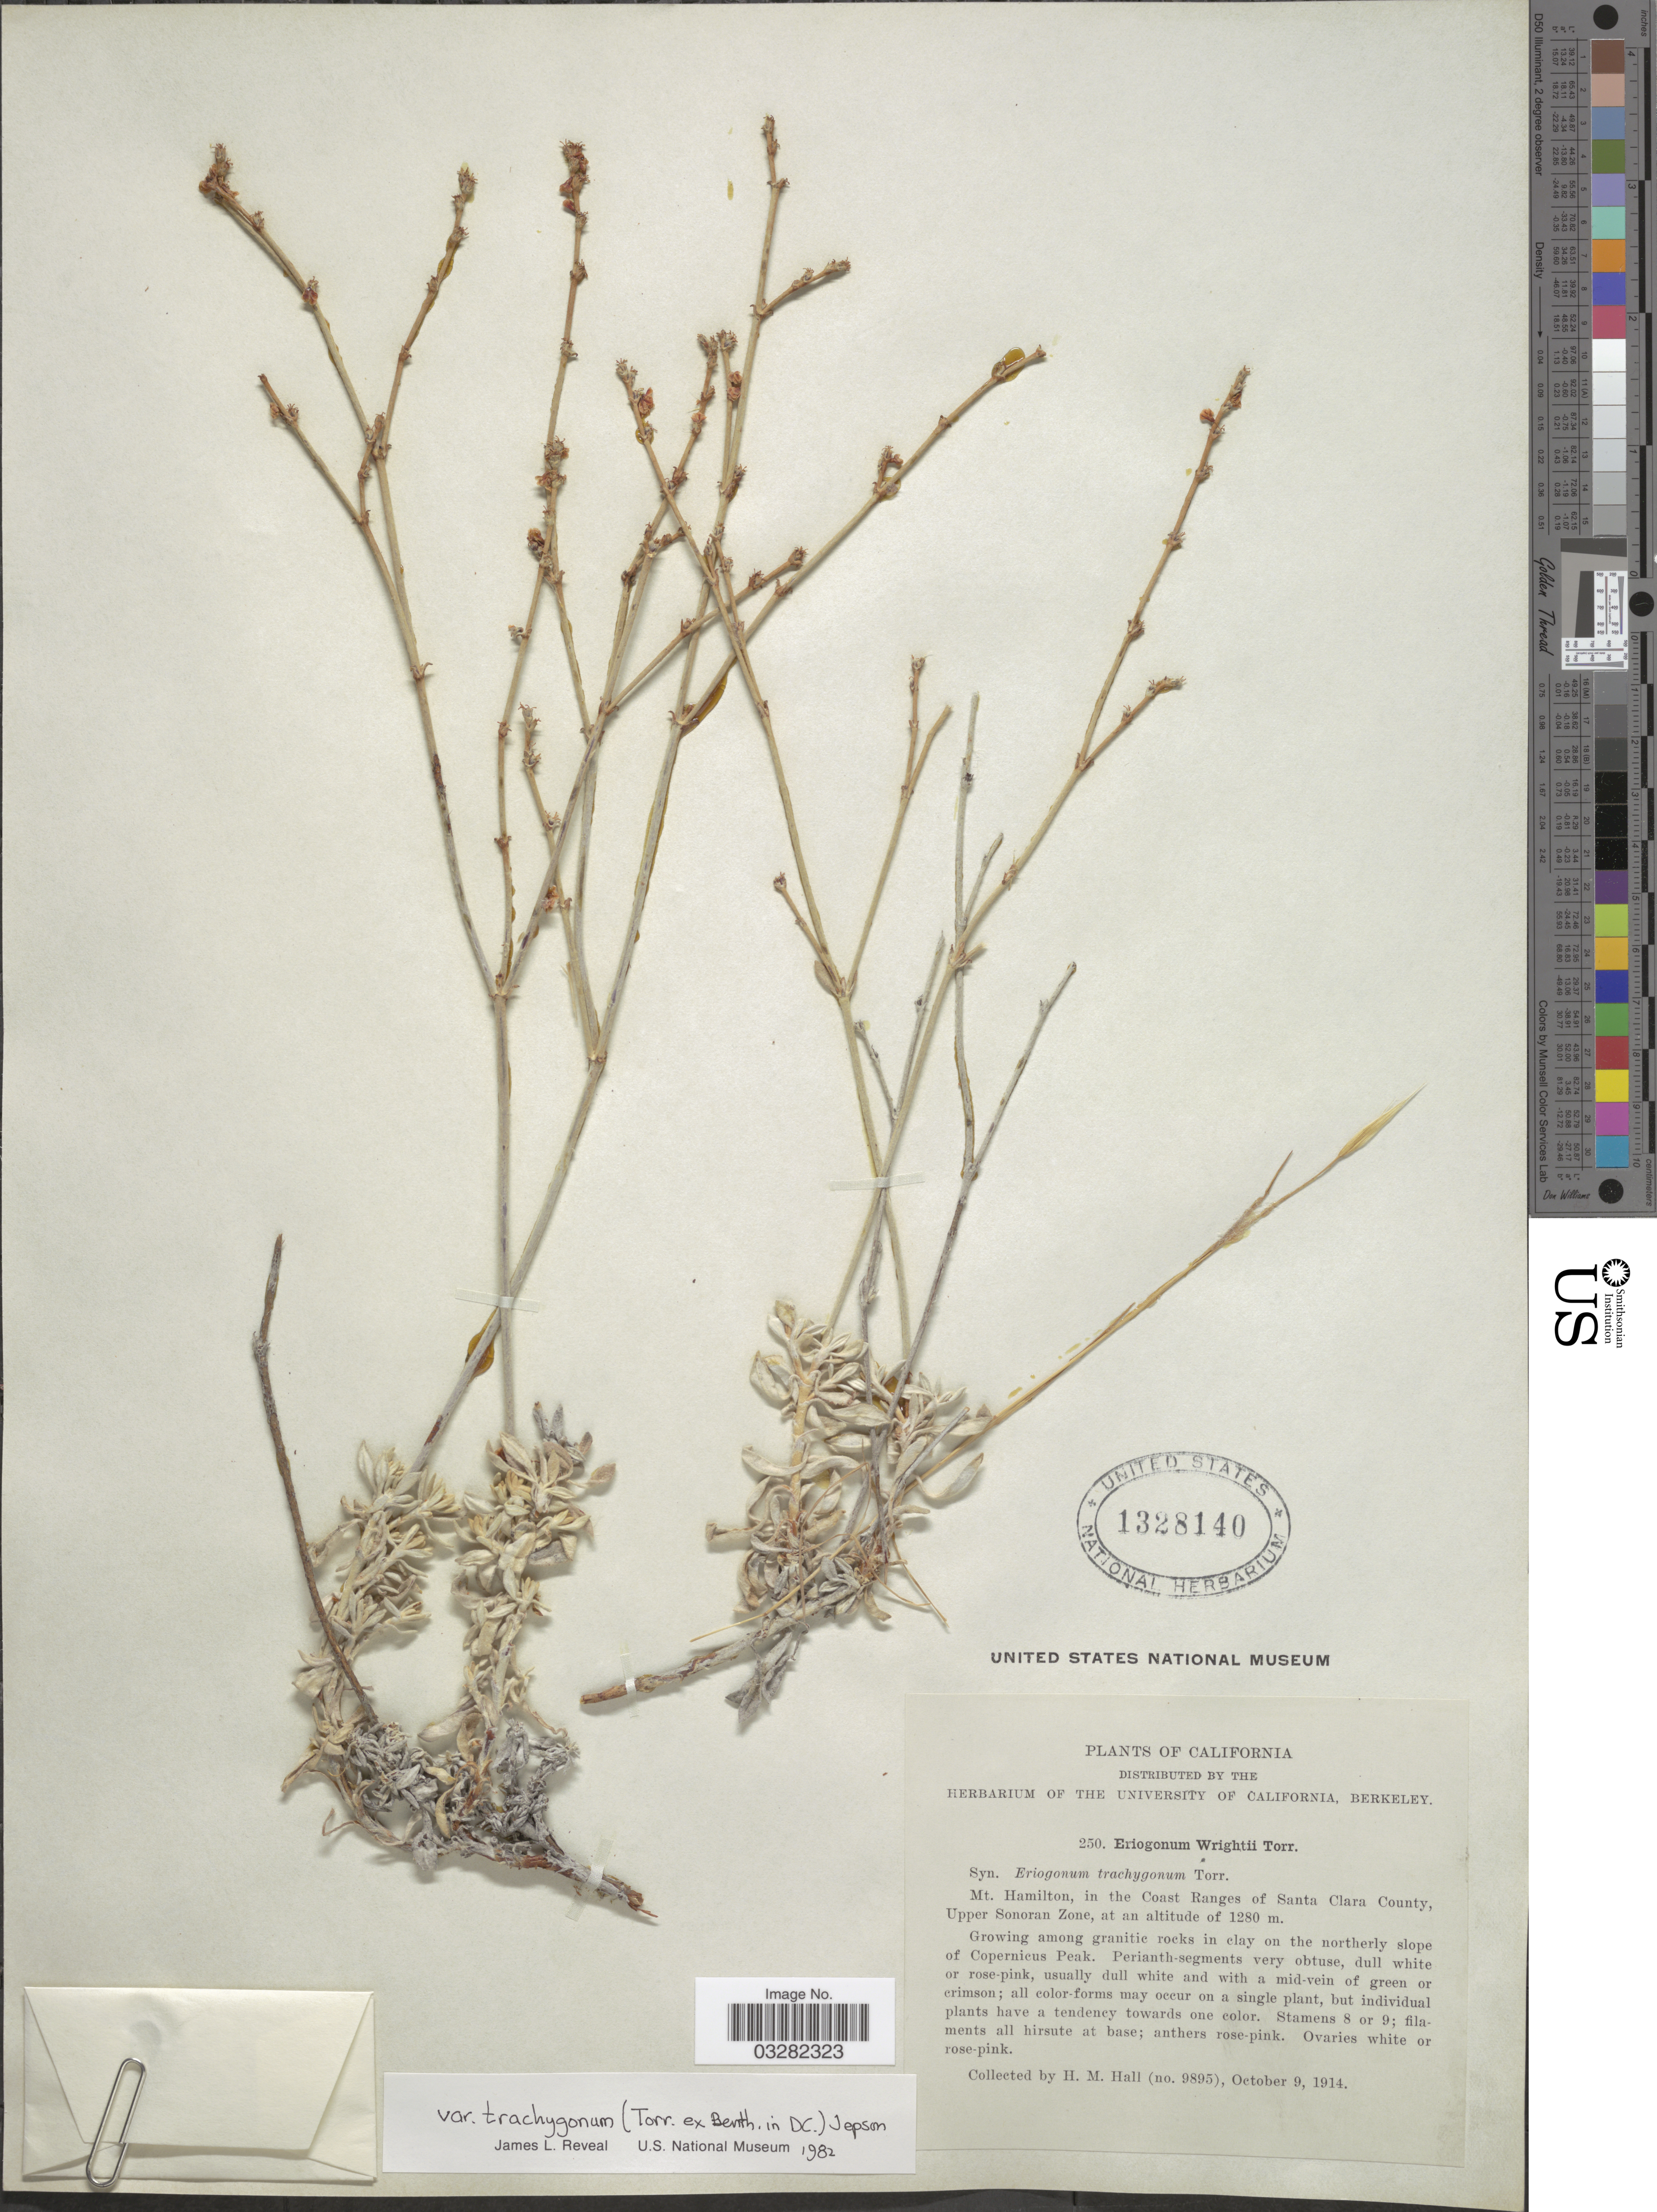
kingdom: Plantae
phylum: Tracheophyta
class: Magnoliopsida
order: Caryophyllales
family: Polygonaceae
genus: Eriogonum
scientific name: Eriogonum wrightii var. trachygonum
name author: (Torr. ex Benth.) Jeps.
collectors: H. M. Hall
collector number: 9895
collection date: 1914-10-09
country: United States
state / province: California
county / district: Santa Clara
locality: Mt. Hamilton, on the Coast Ranges of Santa Clara County, Upper Sonoran Zone.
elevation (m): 1280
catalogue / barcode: US 1328140